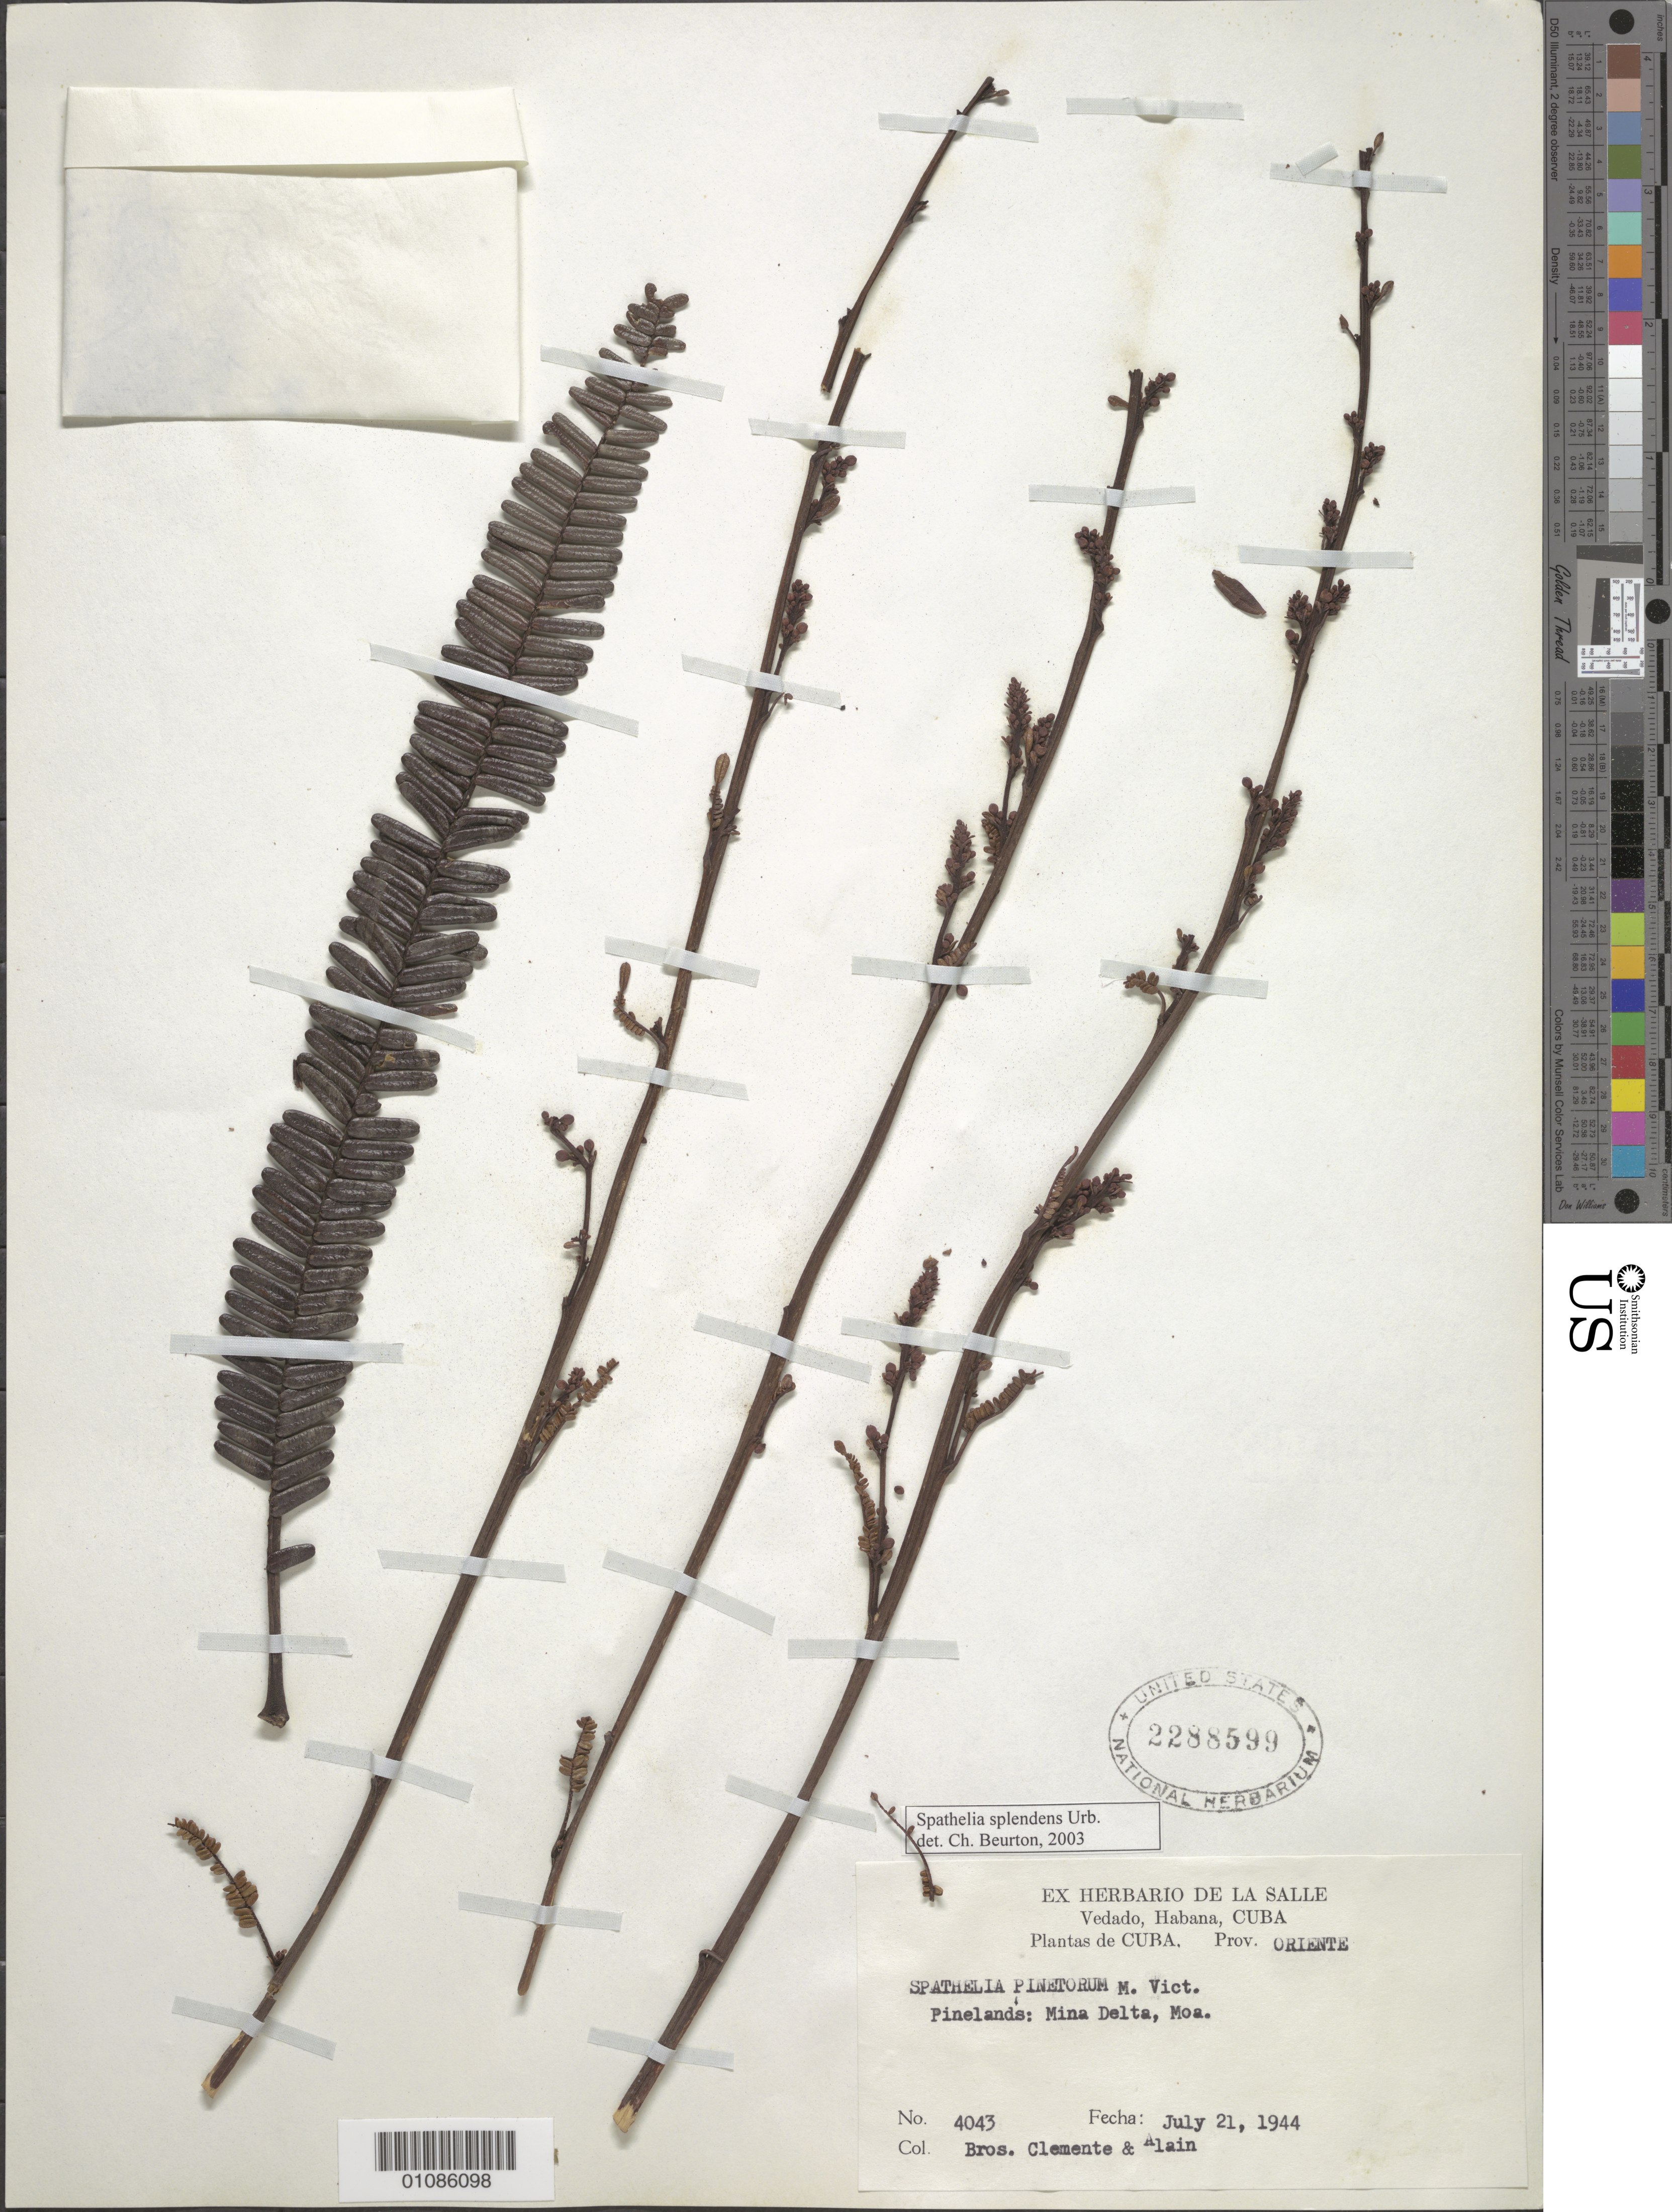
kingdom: Plantae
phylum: Tracheophyta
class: Magnoliopsida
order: Sapindales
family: Rutaceae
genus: Spathelia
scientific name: Spathelia splendens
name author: Urb.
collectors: Bro. Clemente & A. H. Liogier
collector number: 4043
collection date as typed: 21 Jul 1944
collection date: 1944-07-21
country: Cuba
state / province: Holguín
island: Cuba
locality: Pinelands: Mina delta, Moa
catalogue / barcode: US 2288599